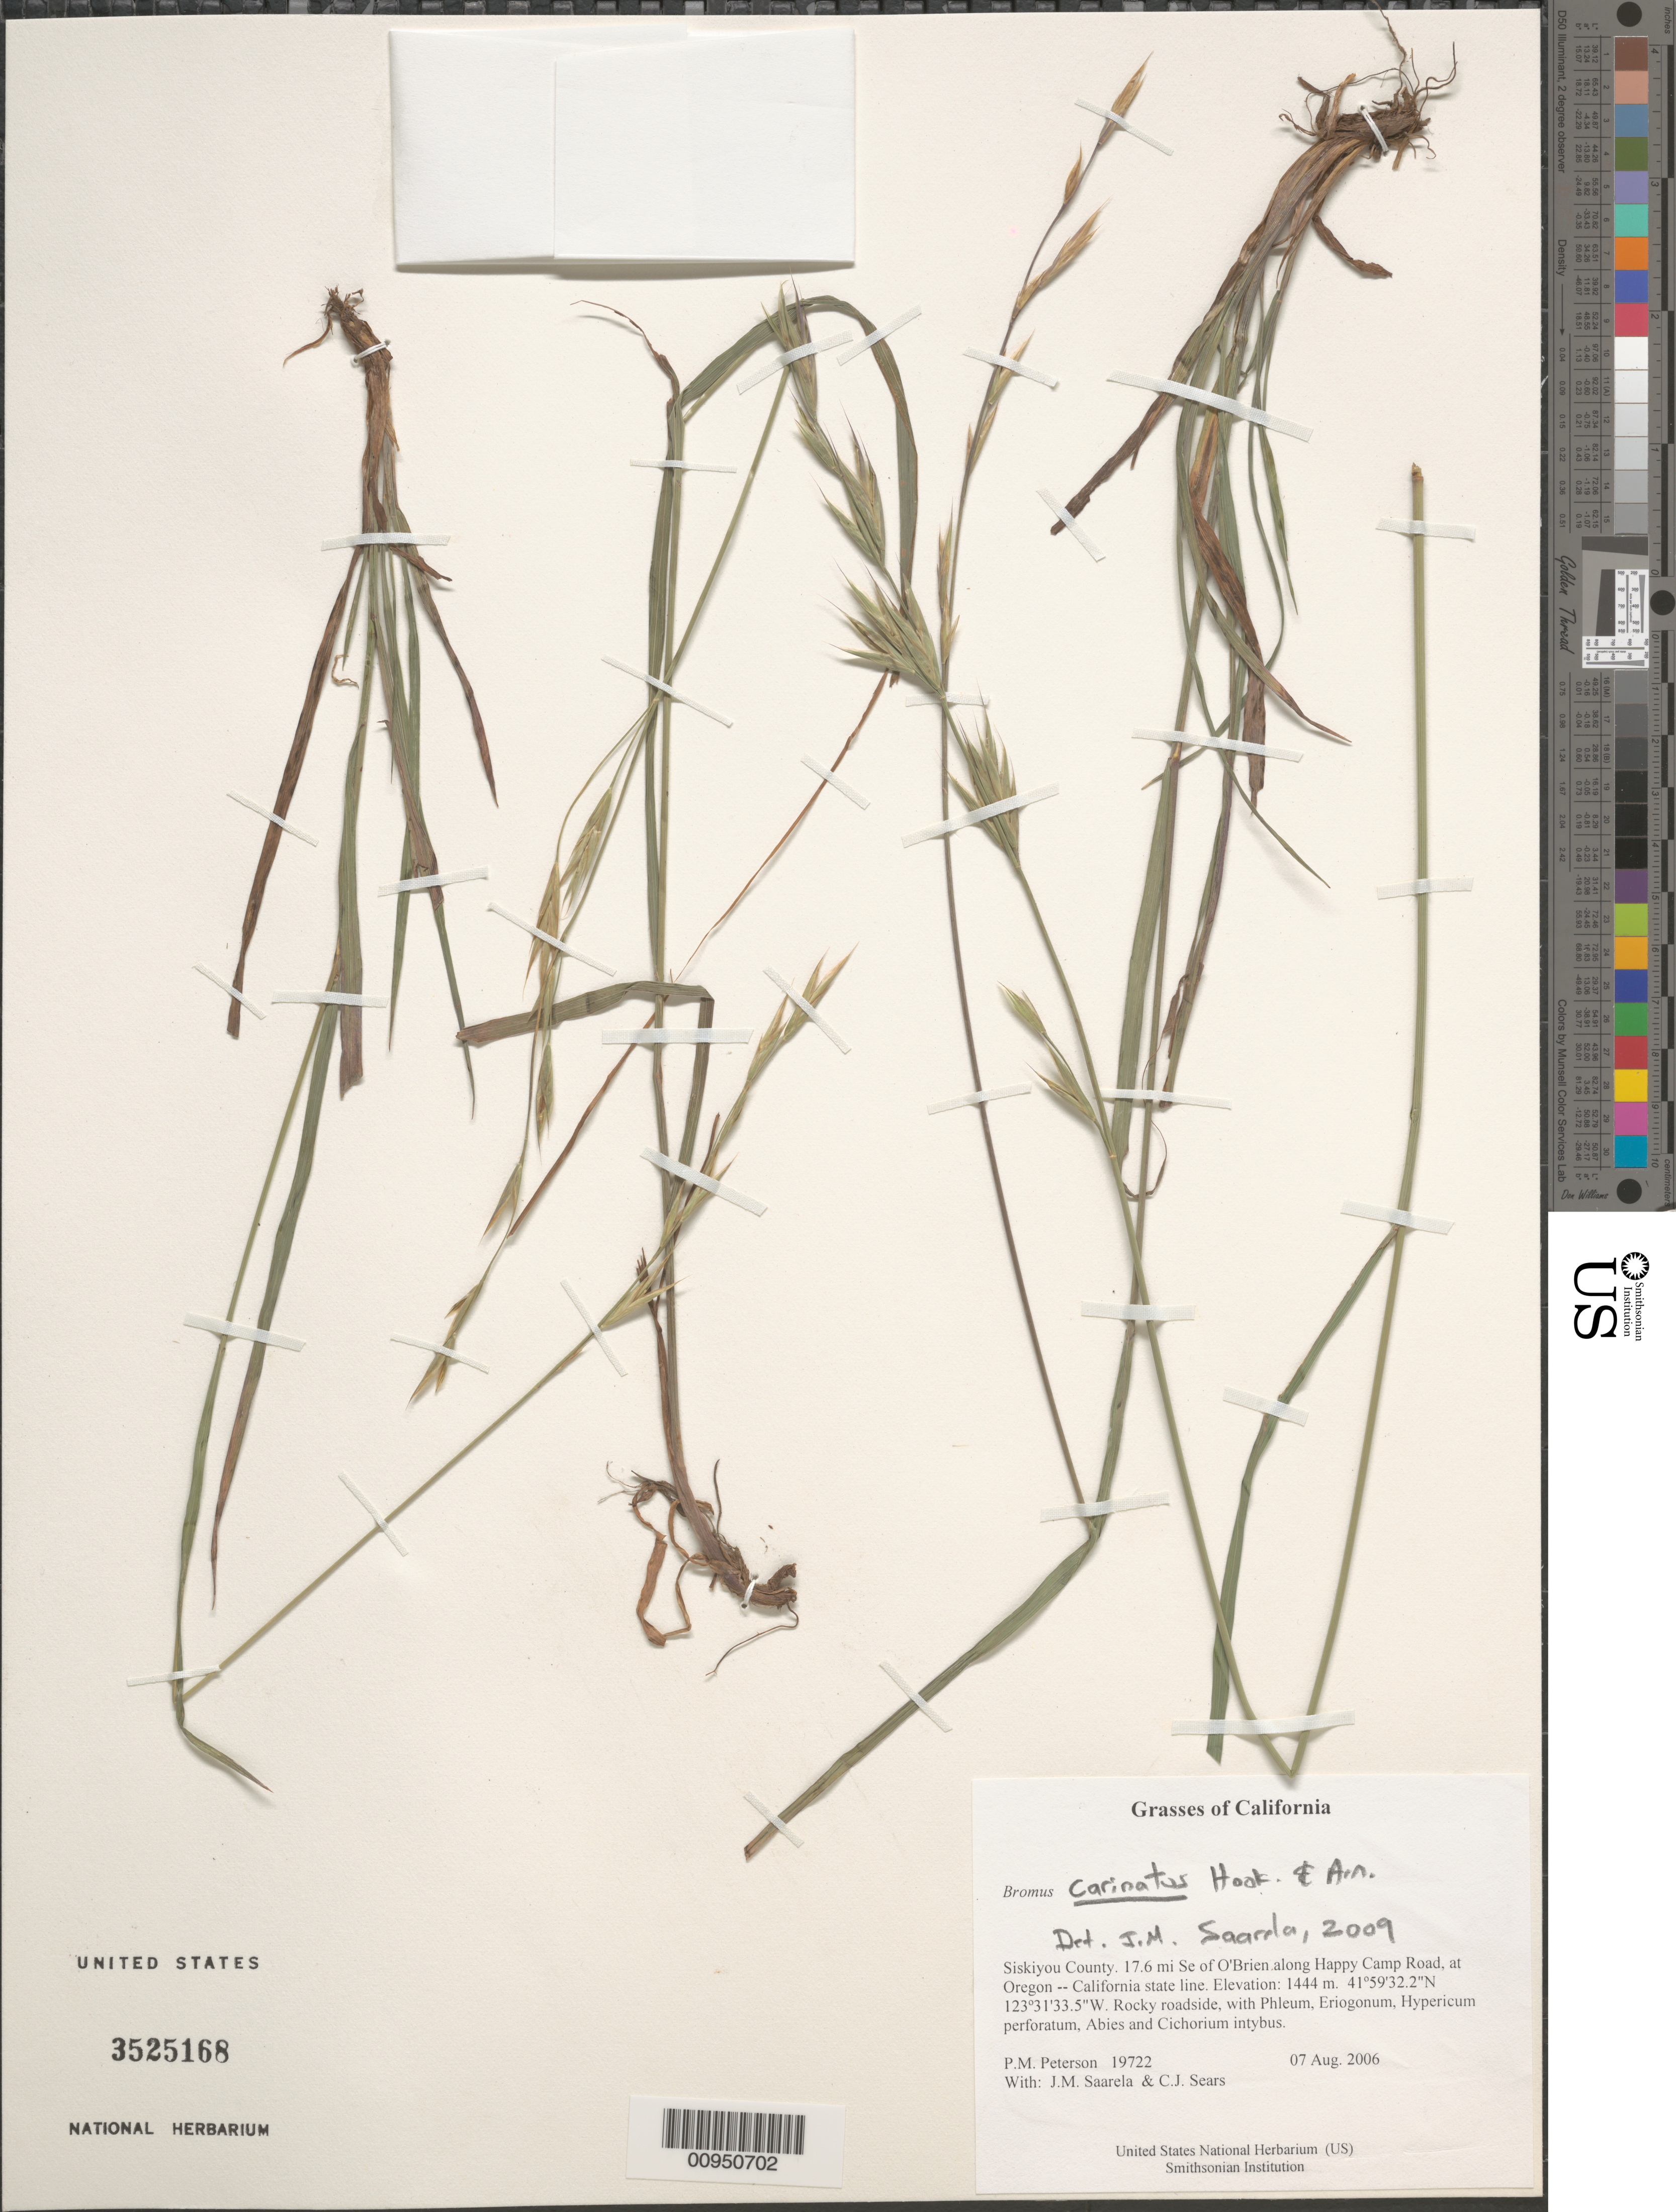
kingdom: Plantae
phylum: Tracheophyta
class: Liliopsida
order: Poales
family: Poaceae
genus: Bromus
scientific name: Bromus carinatus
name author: Hook. & Arn.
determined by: Saarela, J. M., (CAN), Canadian Museum of Nature (CANADA)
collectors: P. M. Peterson, J. Saarela & C. Sears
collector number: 19722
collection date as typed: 07 Aug 2006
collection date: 2006-08-07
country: United States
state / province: California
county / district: Siskiyou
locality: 17.6 mi Se of O'Brien along Happy Camp Road, at Oregon -- California state line.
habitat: Rocky roadside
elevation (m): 1444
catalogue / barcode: US 3525168